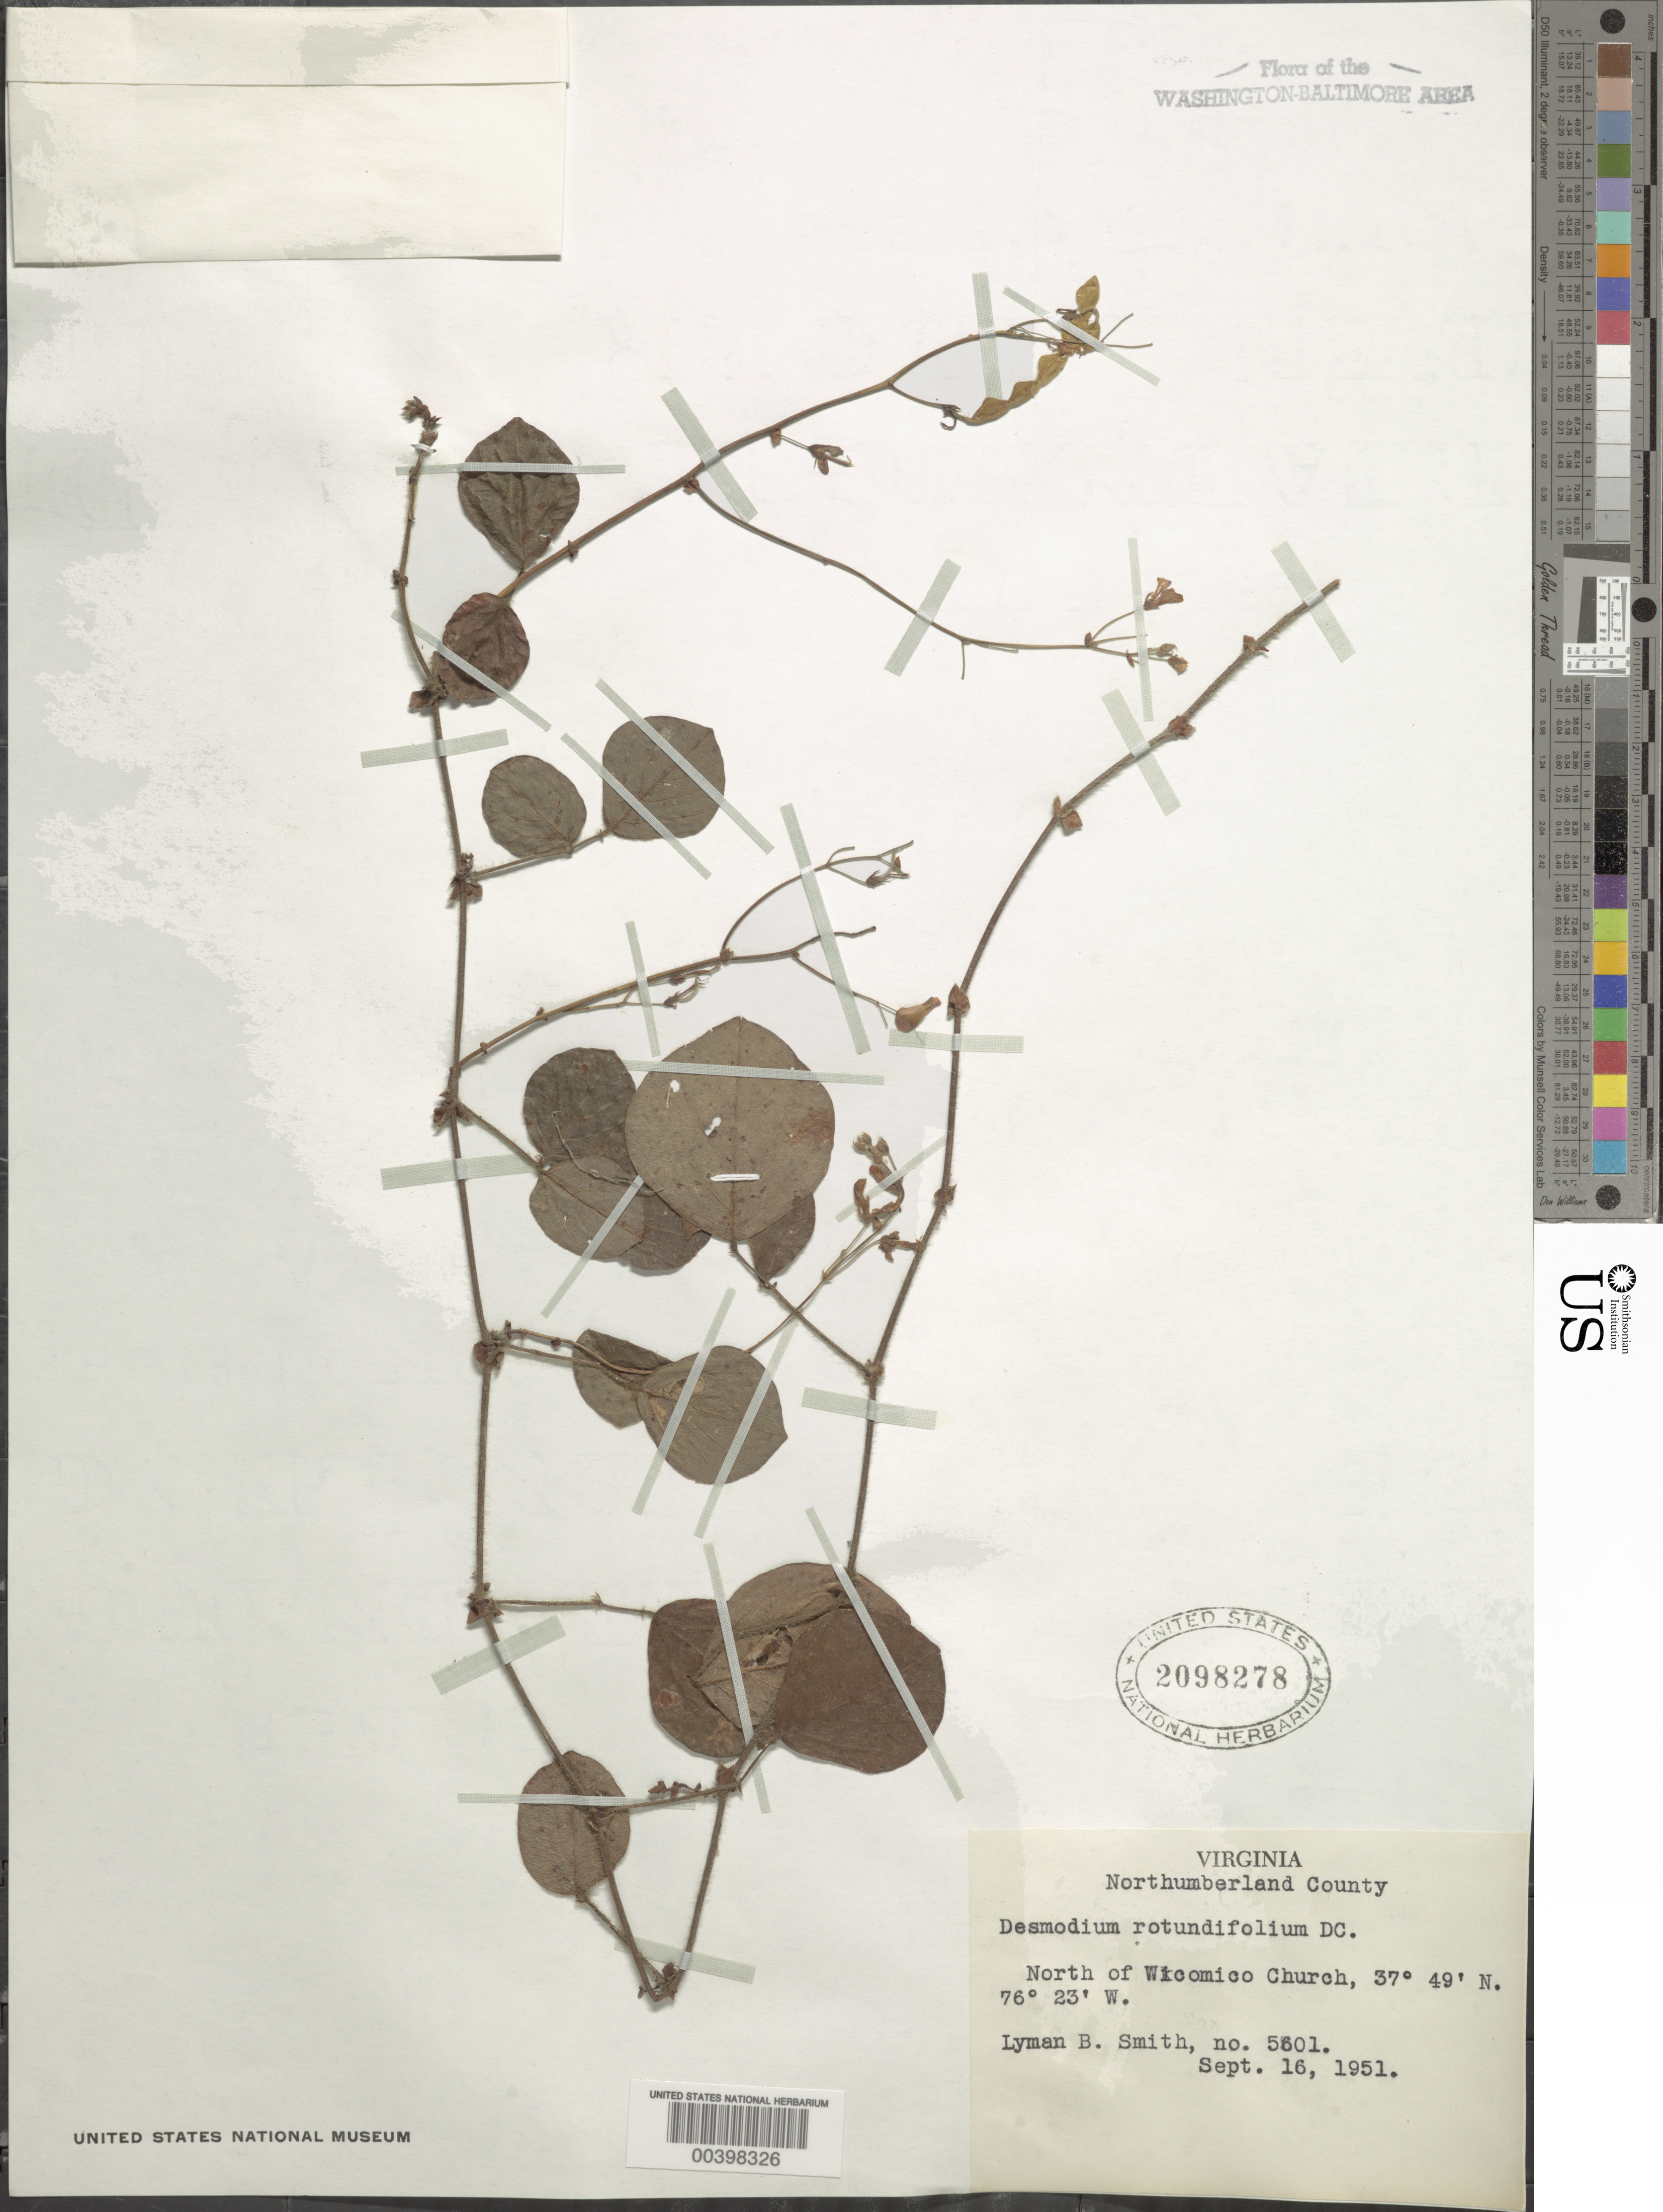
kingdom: Plantae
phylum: Tracheophyta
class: Magnoliopsida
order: Fabales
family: Fabaceae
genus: Desmodium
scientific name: Desmodium rotundifolium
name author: DC.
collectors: L. Smith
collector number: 5601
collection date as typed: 16 Sep 1951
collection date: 1951-09-16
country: United States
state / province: Virginia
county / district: Northumberland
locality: North of Wicomico Church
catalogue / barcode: US 2098278